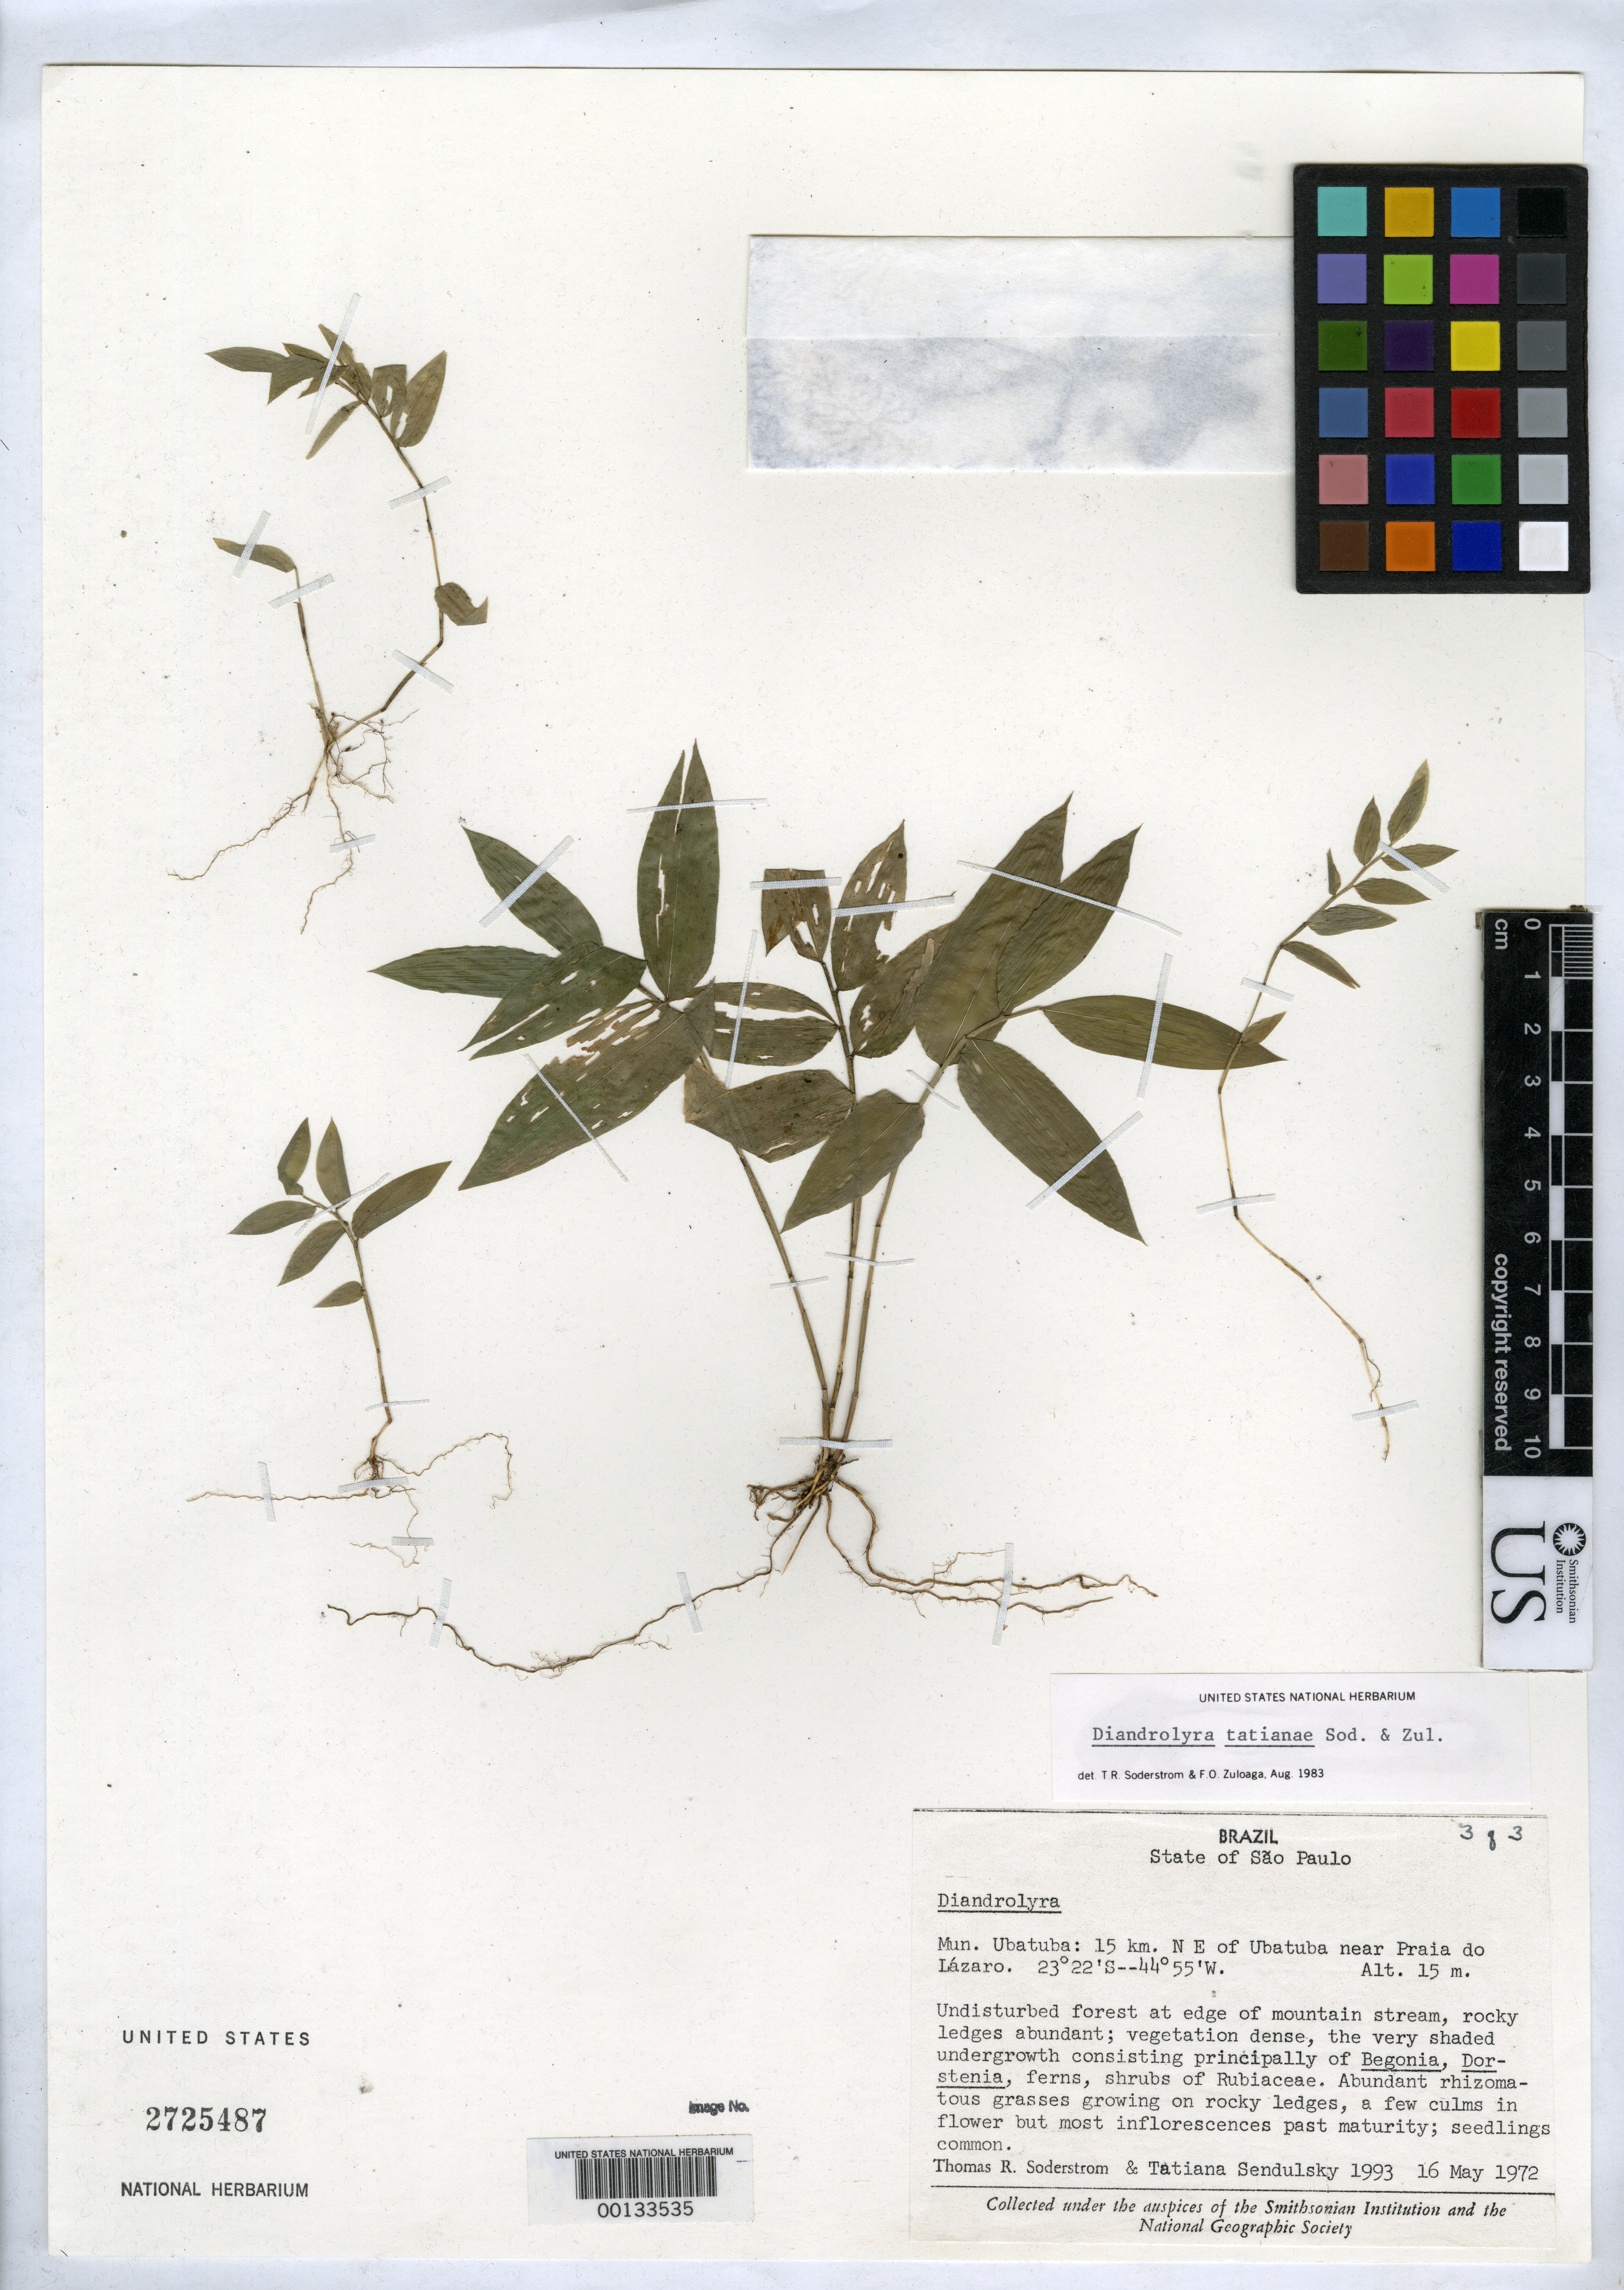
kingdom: Plantae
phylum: Tracheophyta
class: Liliopsida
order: Poales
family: Poaceae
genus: Diandrolyra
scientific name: Diandrolyra tatianae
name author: Soderstr. & Zuloaga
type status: Isotype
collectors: T. R. Soderstrom & T. Sendulsky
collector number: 1993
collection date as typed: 16 May 1972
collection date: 1972-05-16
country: Brazil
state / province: São Paulo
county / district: Ubatuba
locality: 15 km NE of Ubatuba near Praia do Lazaro.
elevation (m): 15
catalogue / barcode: US 2725487